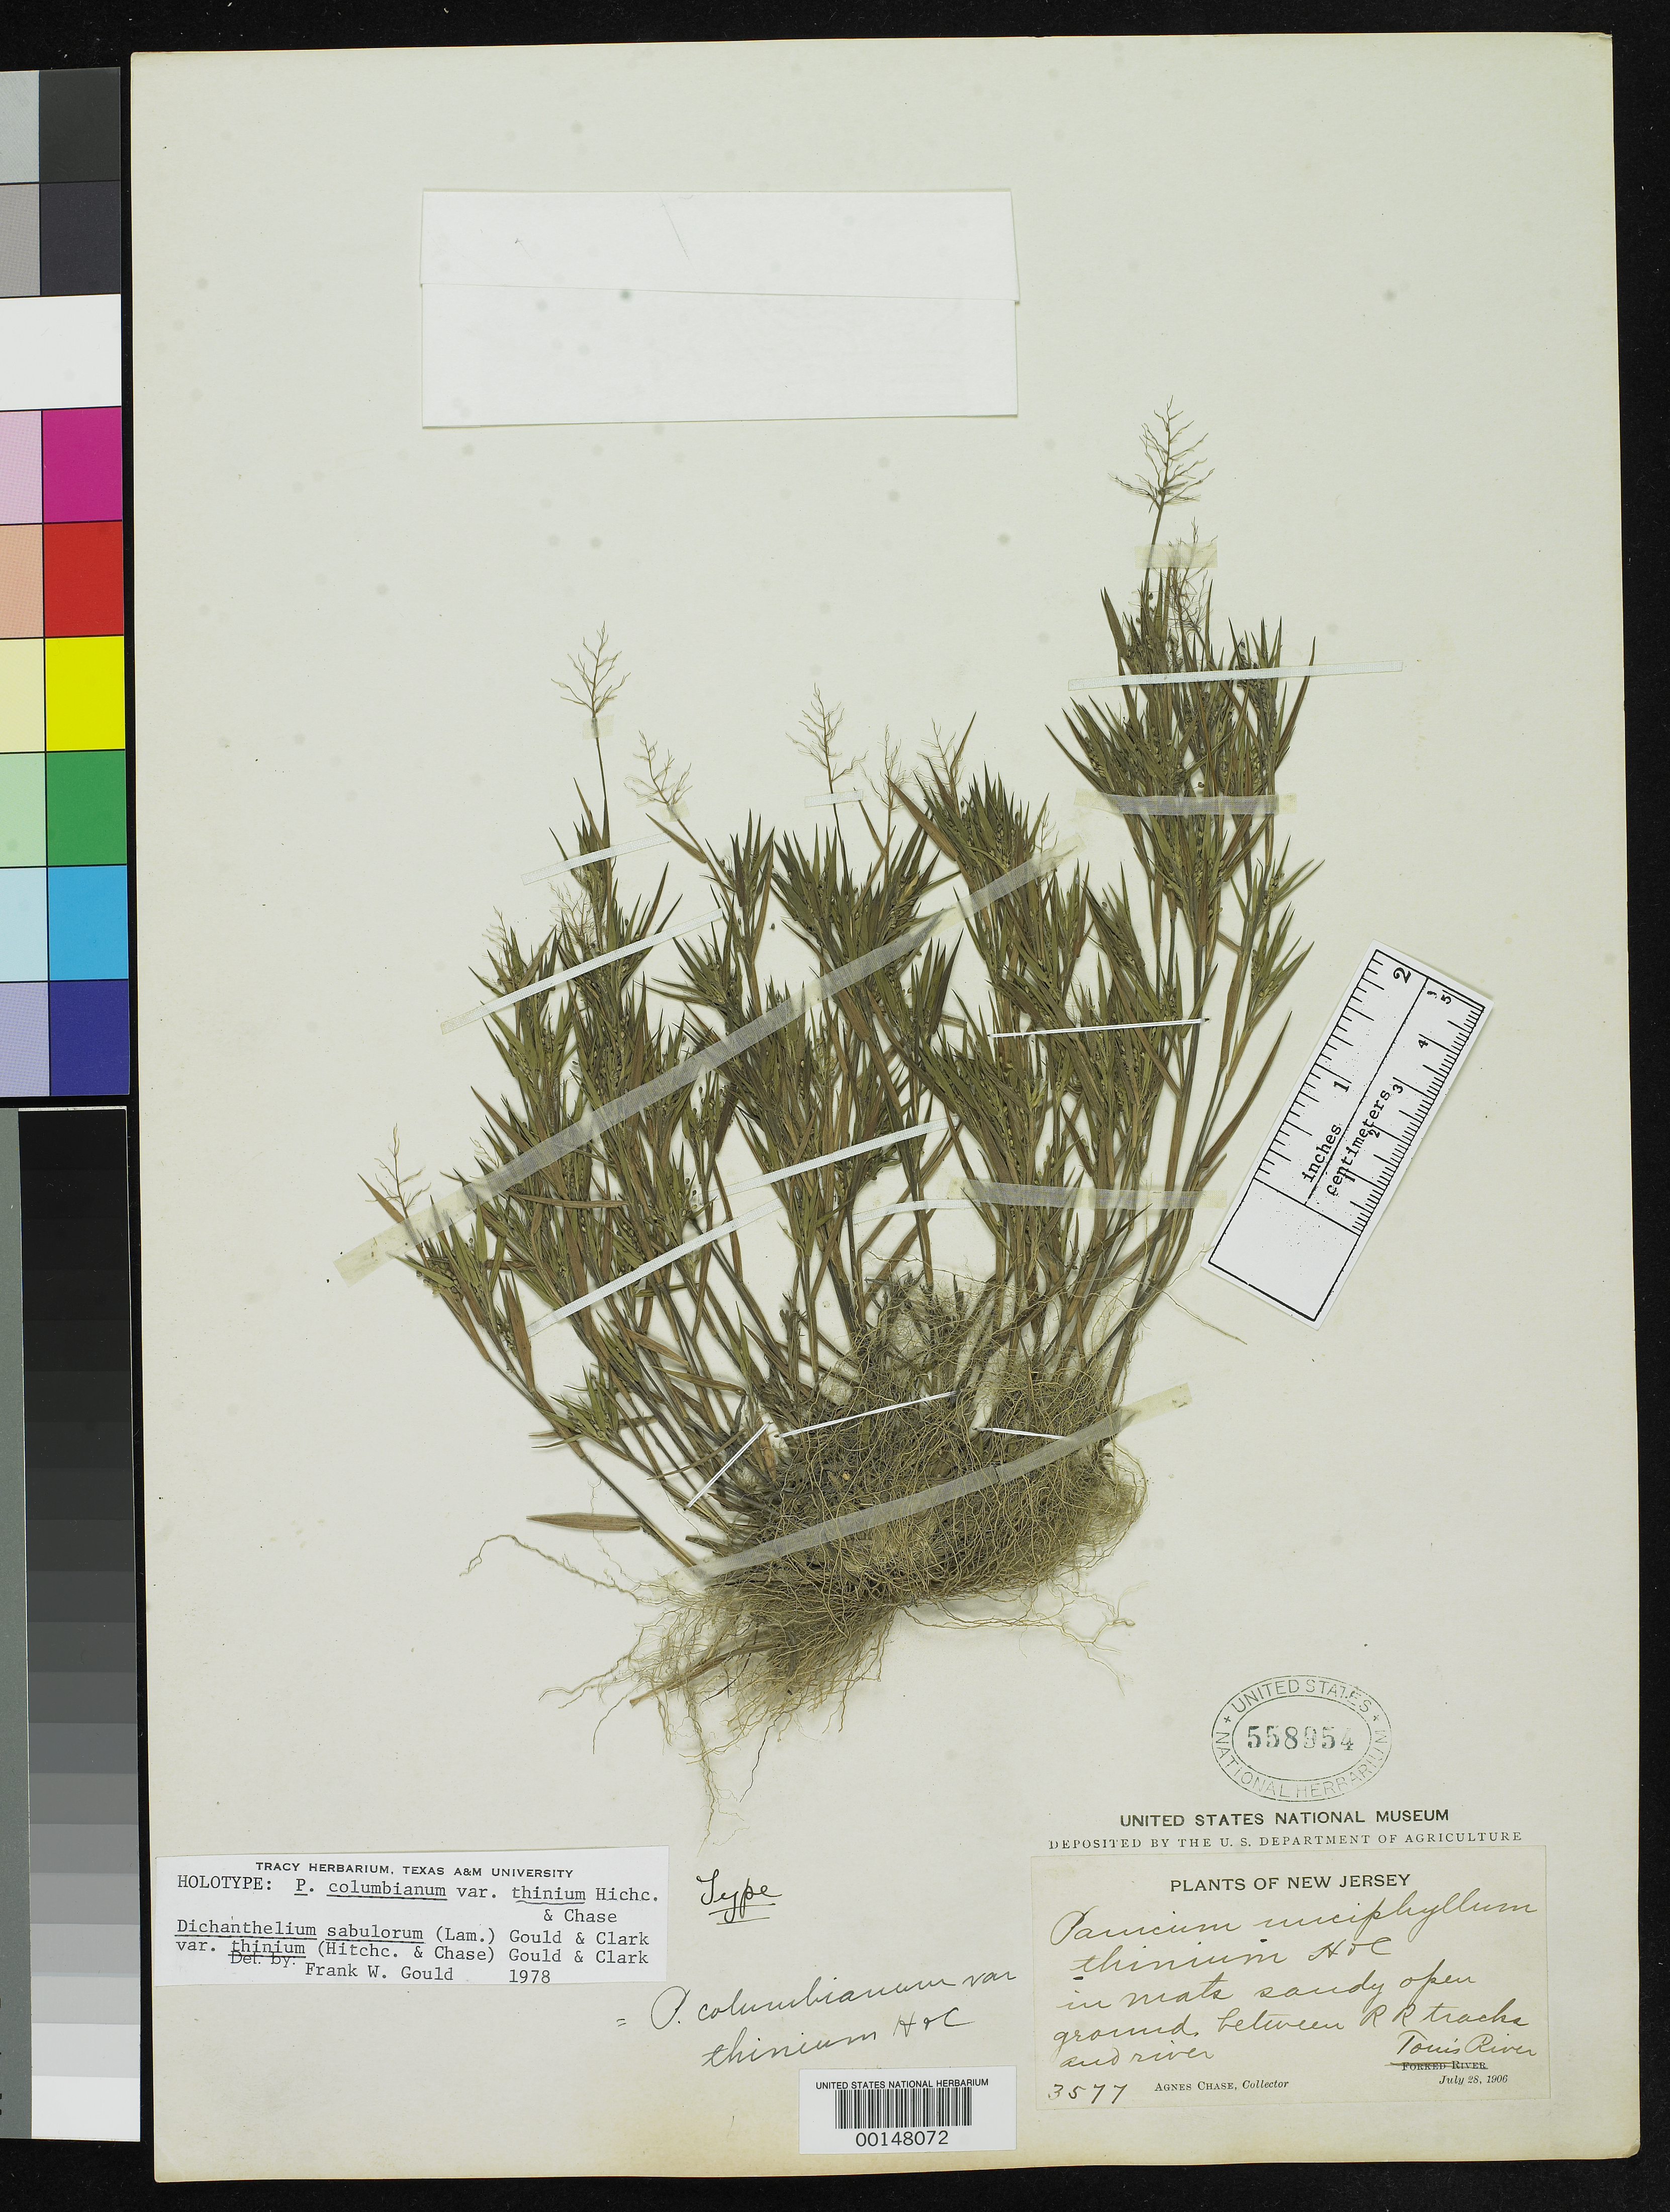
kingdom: Plantae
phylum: Tracheophyta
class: Liliopsida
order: Poales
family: Poaceae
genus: Panicum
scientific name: Panicum unciphyllum var. thinium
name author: Hitchc. & Chase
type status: Holotype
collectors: A. Chase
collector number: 3577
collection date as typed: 28 Jul 1906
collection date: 1906-07-28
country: United States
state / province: New Jersey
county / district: Ocean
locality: Toms River.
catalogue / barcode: US 558954